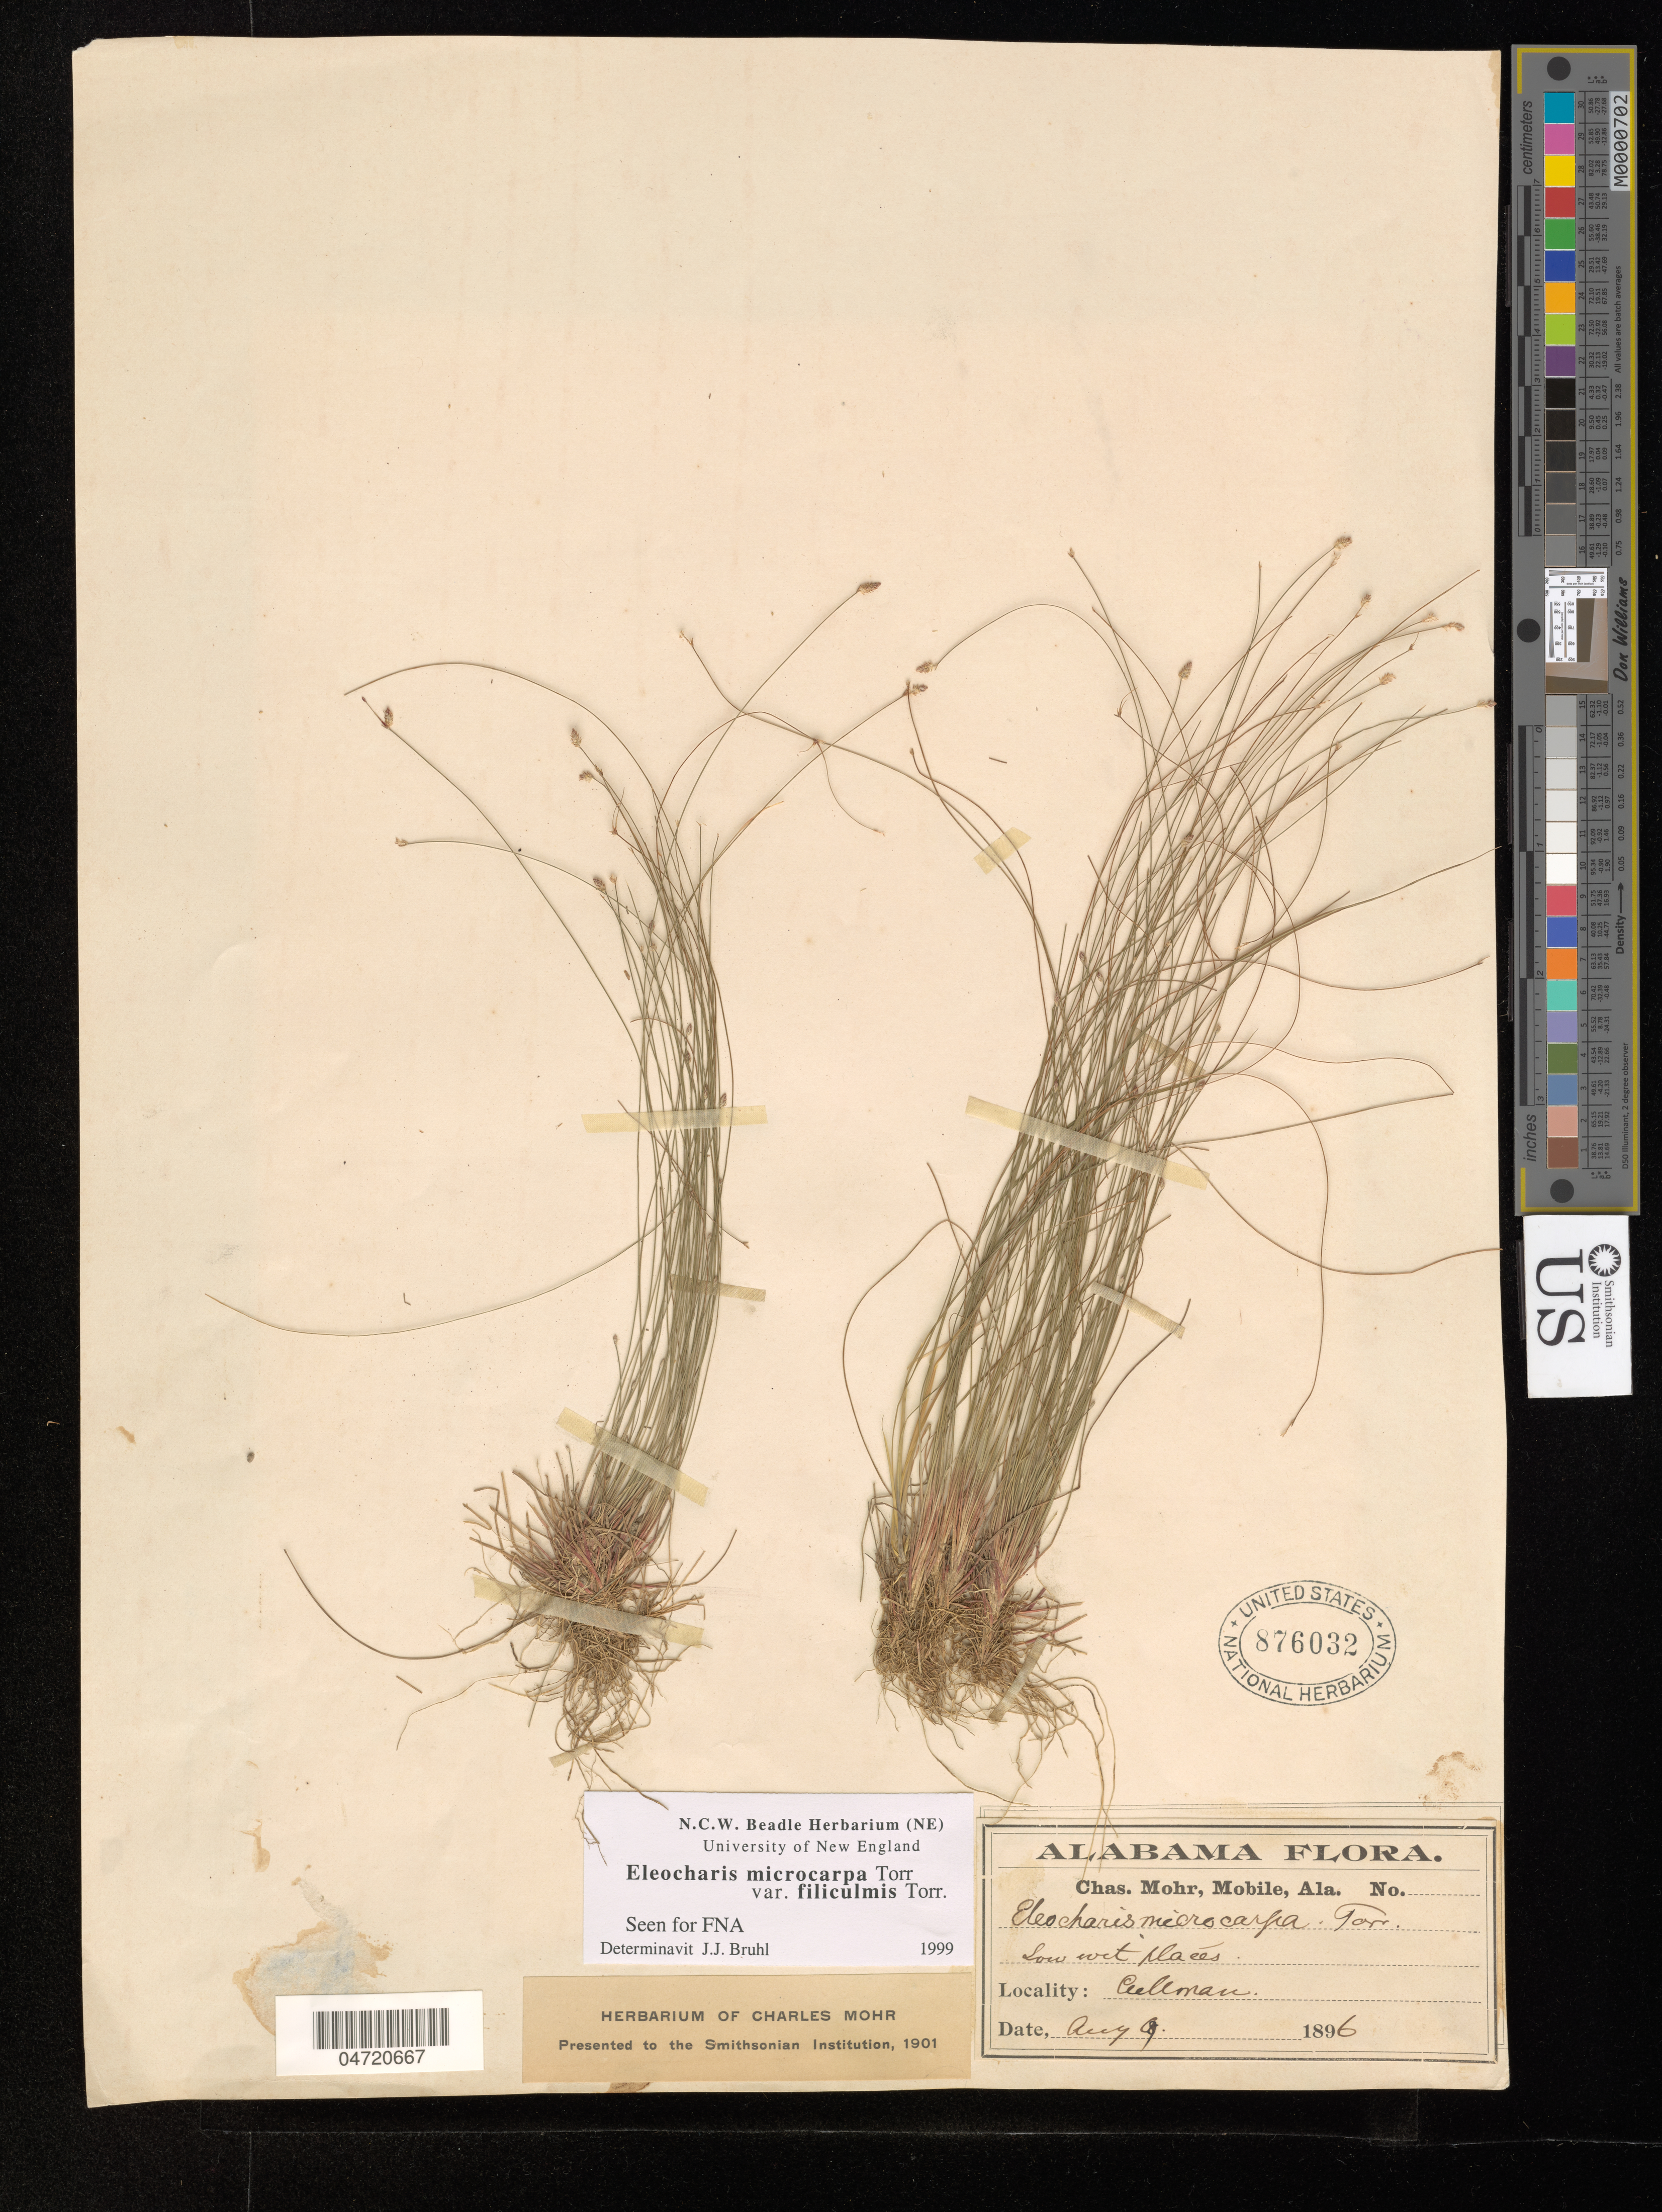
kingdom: Plantae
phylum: Tracheophyta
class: Liliopsida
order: Poales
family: Cyperaceae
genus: Eleocharis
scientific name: Eleocharis microcarpa var. filiculmis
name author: Torr.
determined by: Bruhl, J. J., (NE), University of New England (AUSTRALIA)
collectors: C. Mohr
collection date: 1896-08-09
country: United States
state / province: Alabama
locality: Cullman.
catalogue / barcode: US 876032